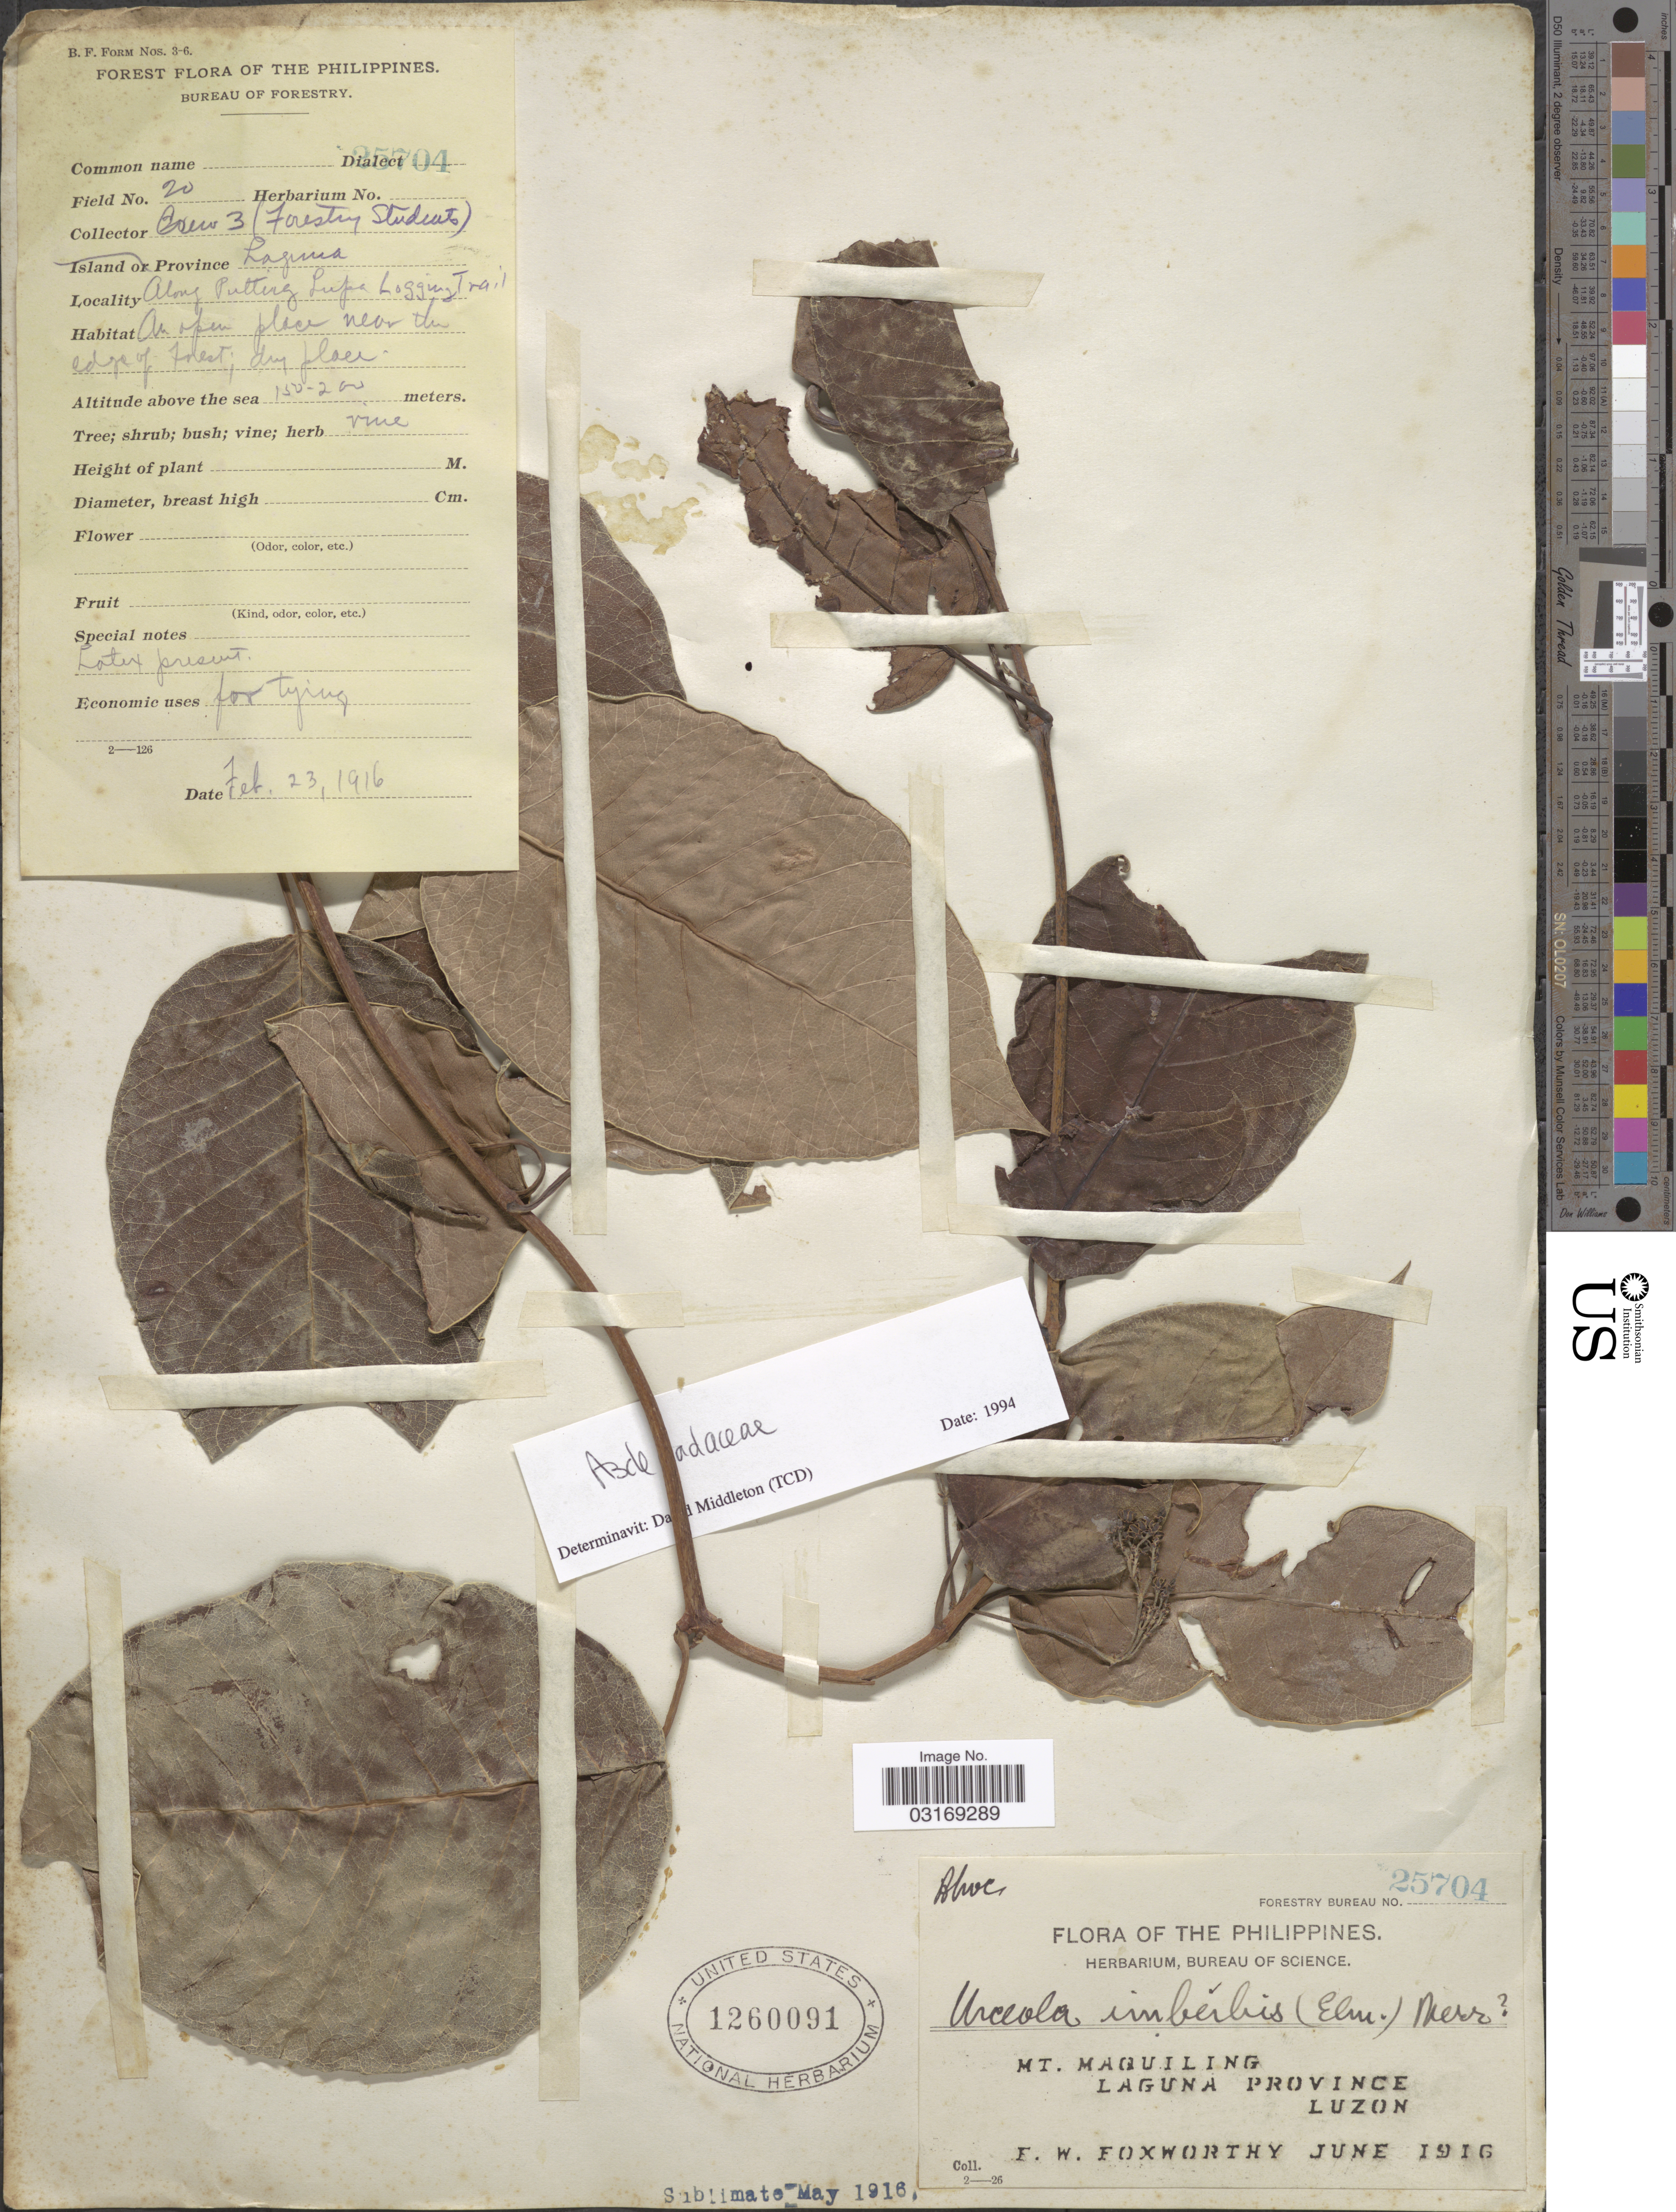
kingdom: Plantae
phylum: Tracheophyta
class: Magnoliopsida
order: Gentianales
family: Apocynaceae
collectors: F. W. Foxworthy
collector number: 20/Forestry Bureau 25704?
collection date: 1916-02-23/1916-06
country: Philippines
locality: Mt. Maquiling Laguna Province Luzon. Along Putting Lupa Logging Trail.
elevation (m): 150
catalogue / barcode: US 1260091